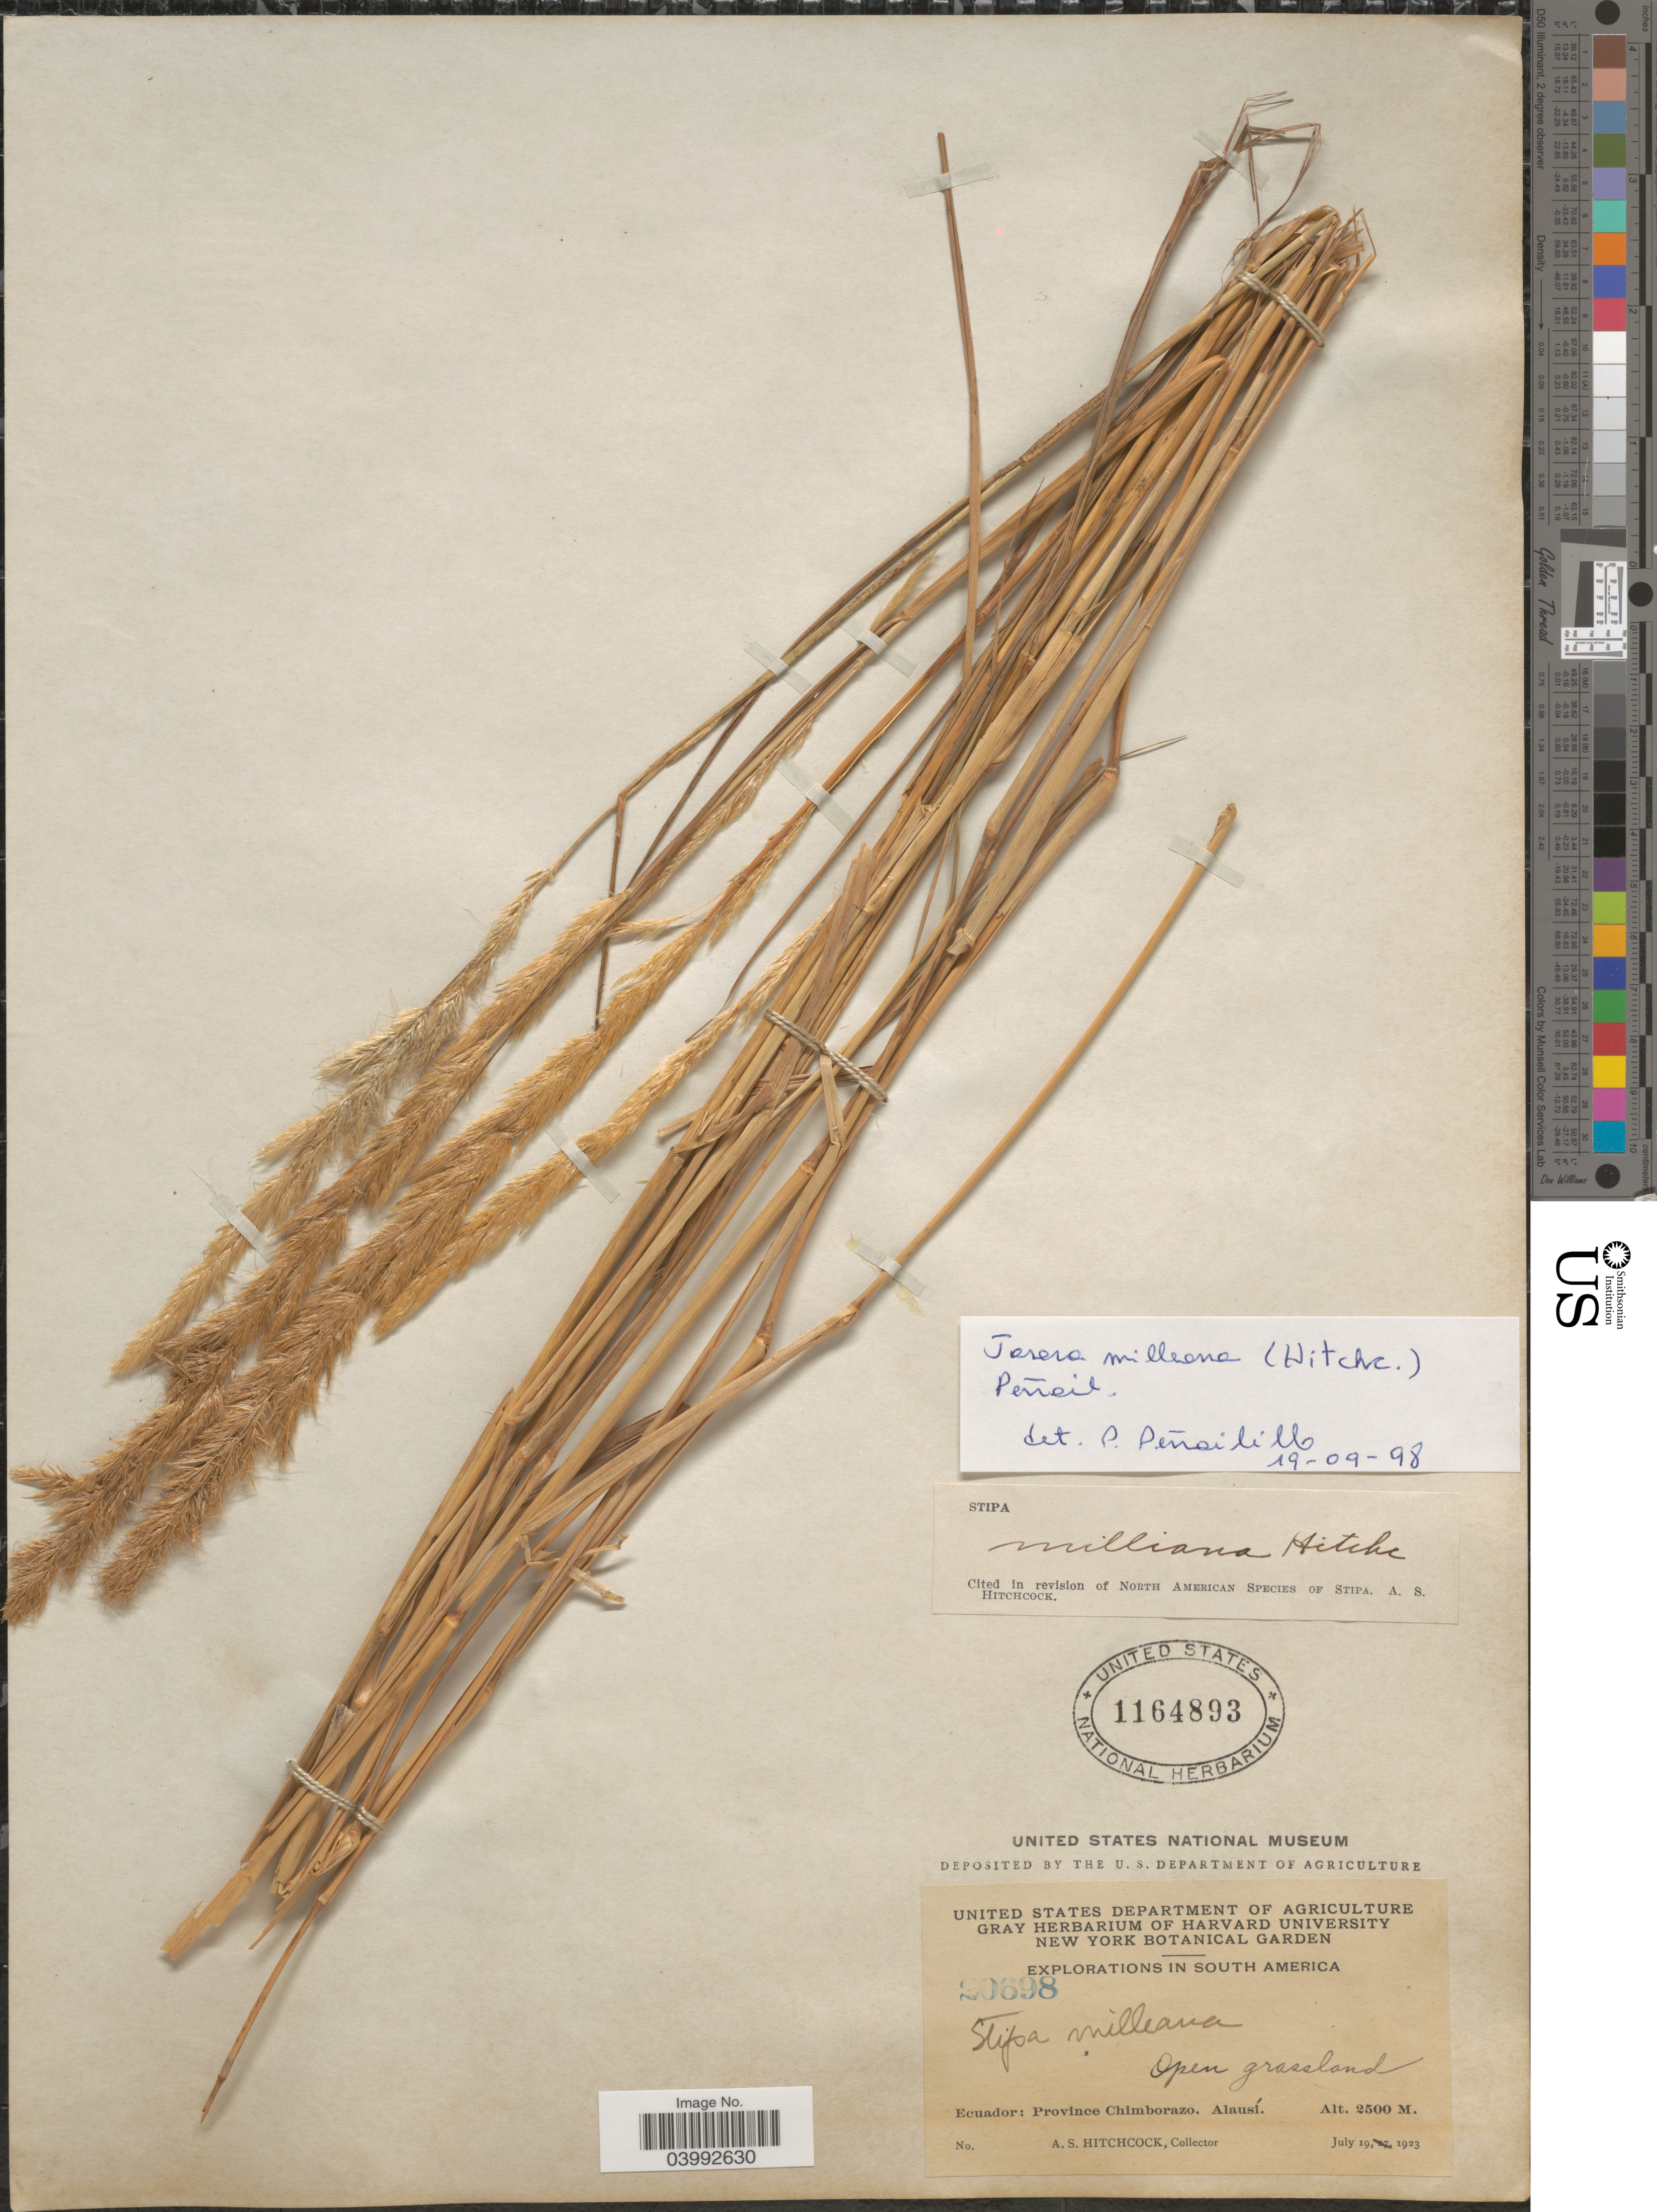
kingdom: Plantae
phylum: Tracheophyta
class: Liliopsida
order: Poales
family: Poaceae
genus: Jarava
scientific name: Jarava milleana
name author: (Hitchc.) Peñail.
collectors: A. S. Hitchcock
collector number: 20698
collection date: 1923-07-19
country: Ecuador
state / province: Chimborazo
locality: Alausí.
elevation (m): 2500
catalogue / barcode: US 1164893